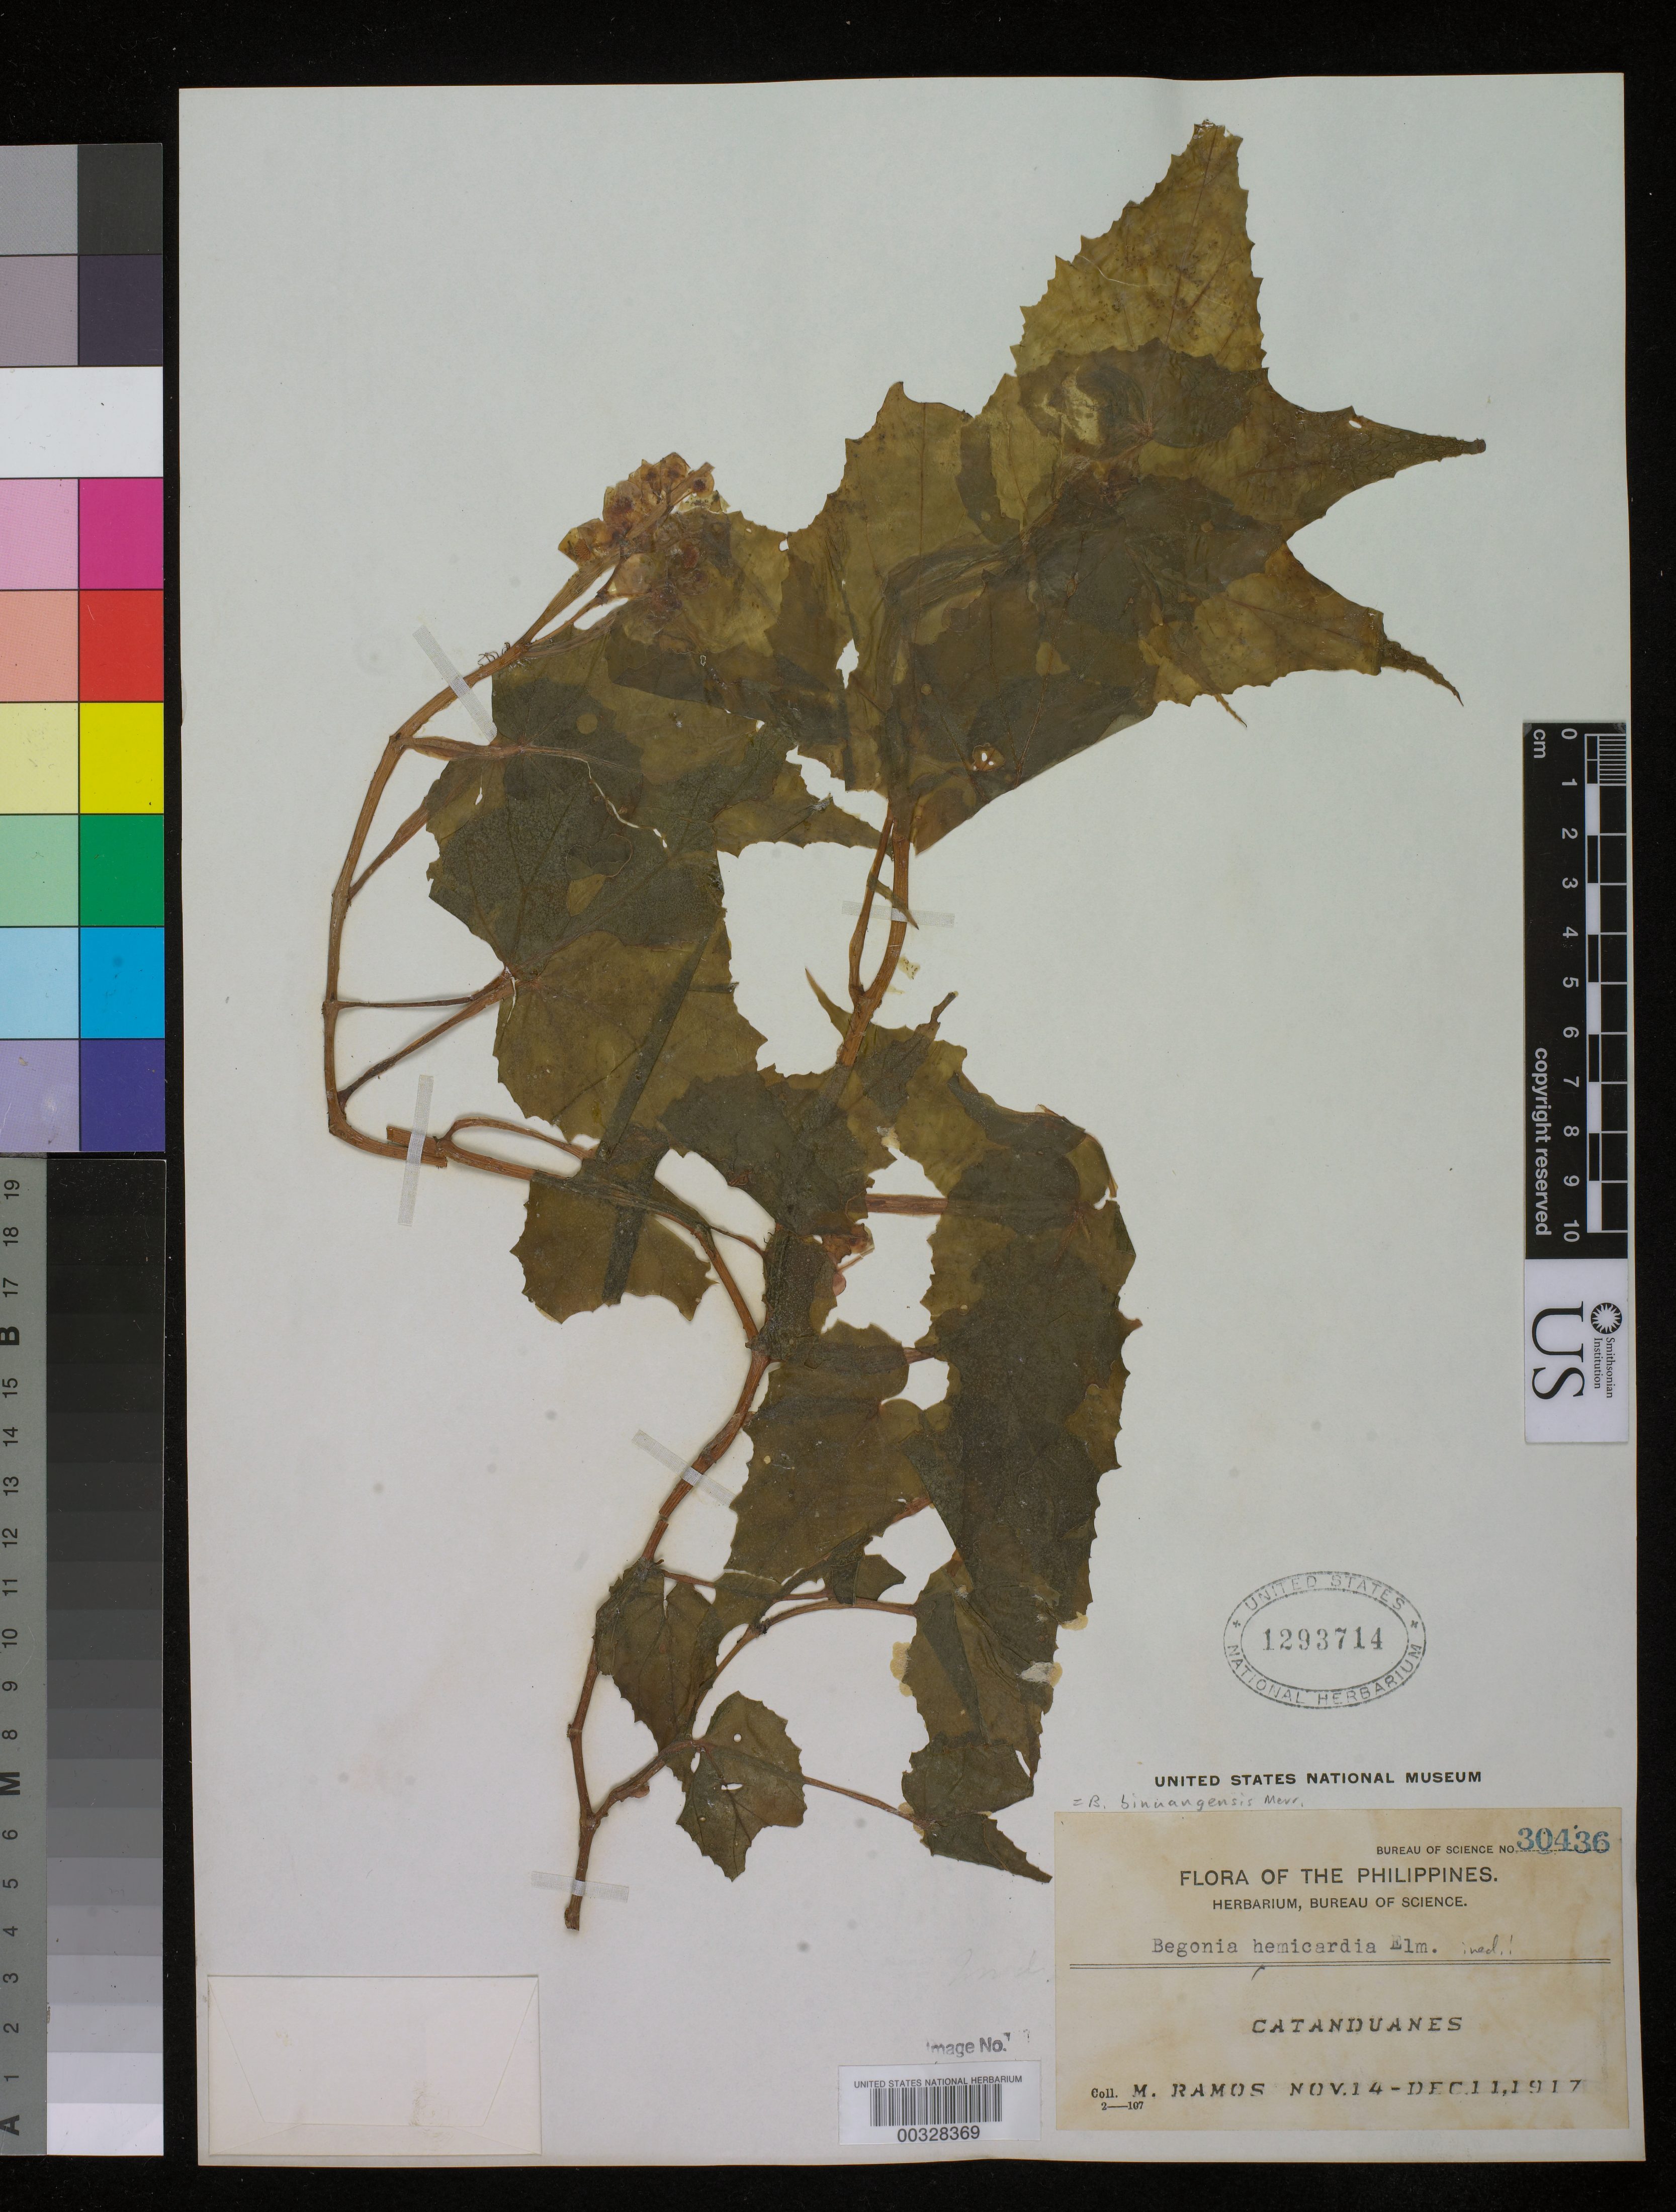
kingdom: Plantae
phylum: Tracheophyta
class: Magnoliopsida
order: Cucurbitales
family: Begoniaceae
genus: Begonia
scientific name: Begonia binuangensis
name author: Merr.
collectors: M. Ramos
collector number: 30436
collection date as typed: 14 Nov 1917 to 11 Dec 1917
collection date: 1917-11-14/1917-12-11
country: Philippines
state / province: Bicol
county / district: Catanduanes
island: Catanduanes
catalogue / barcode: US 1293714